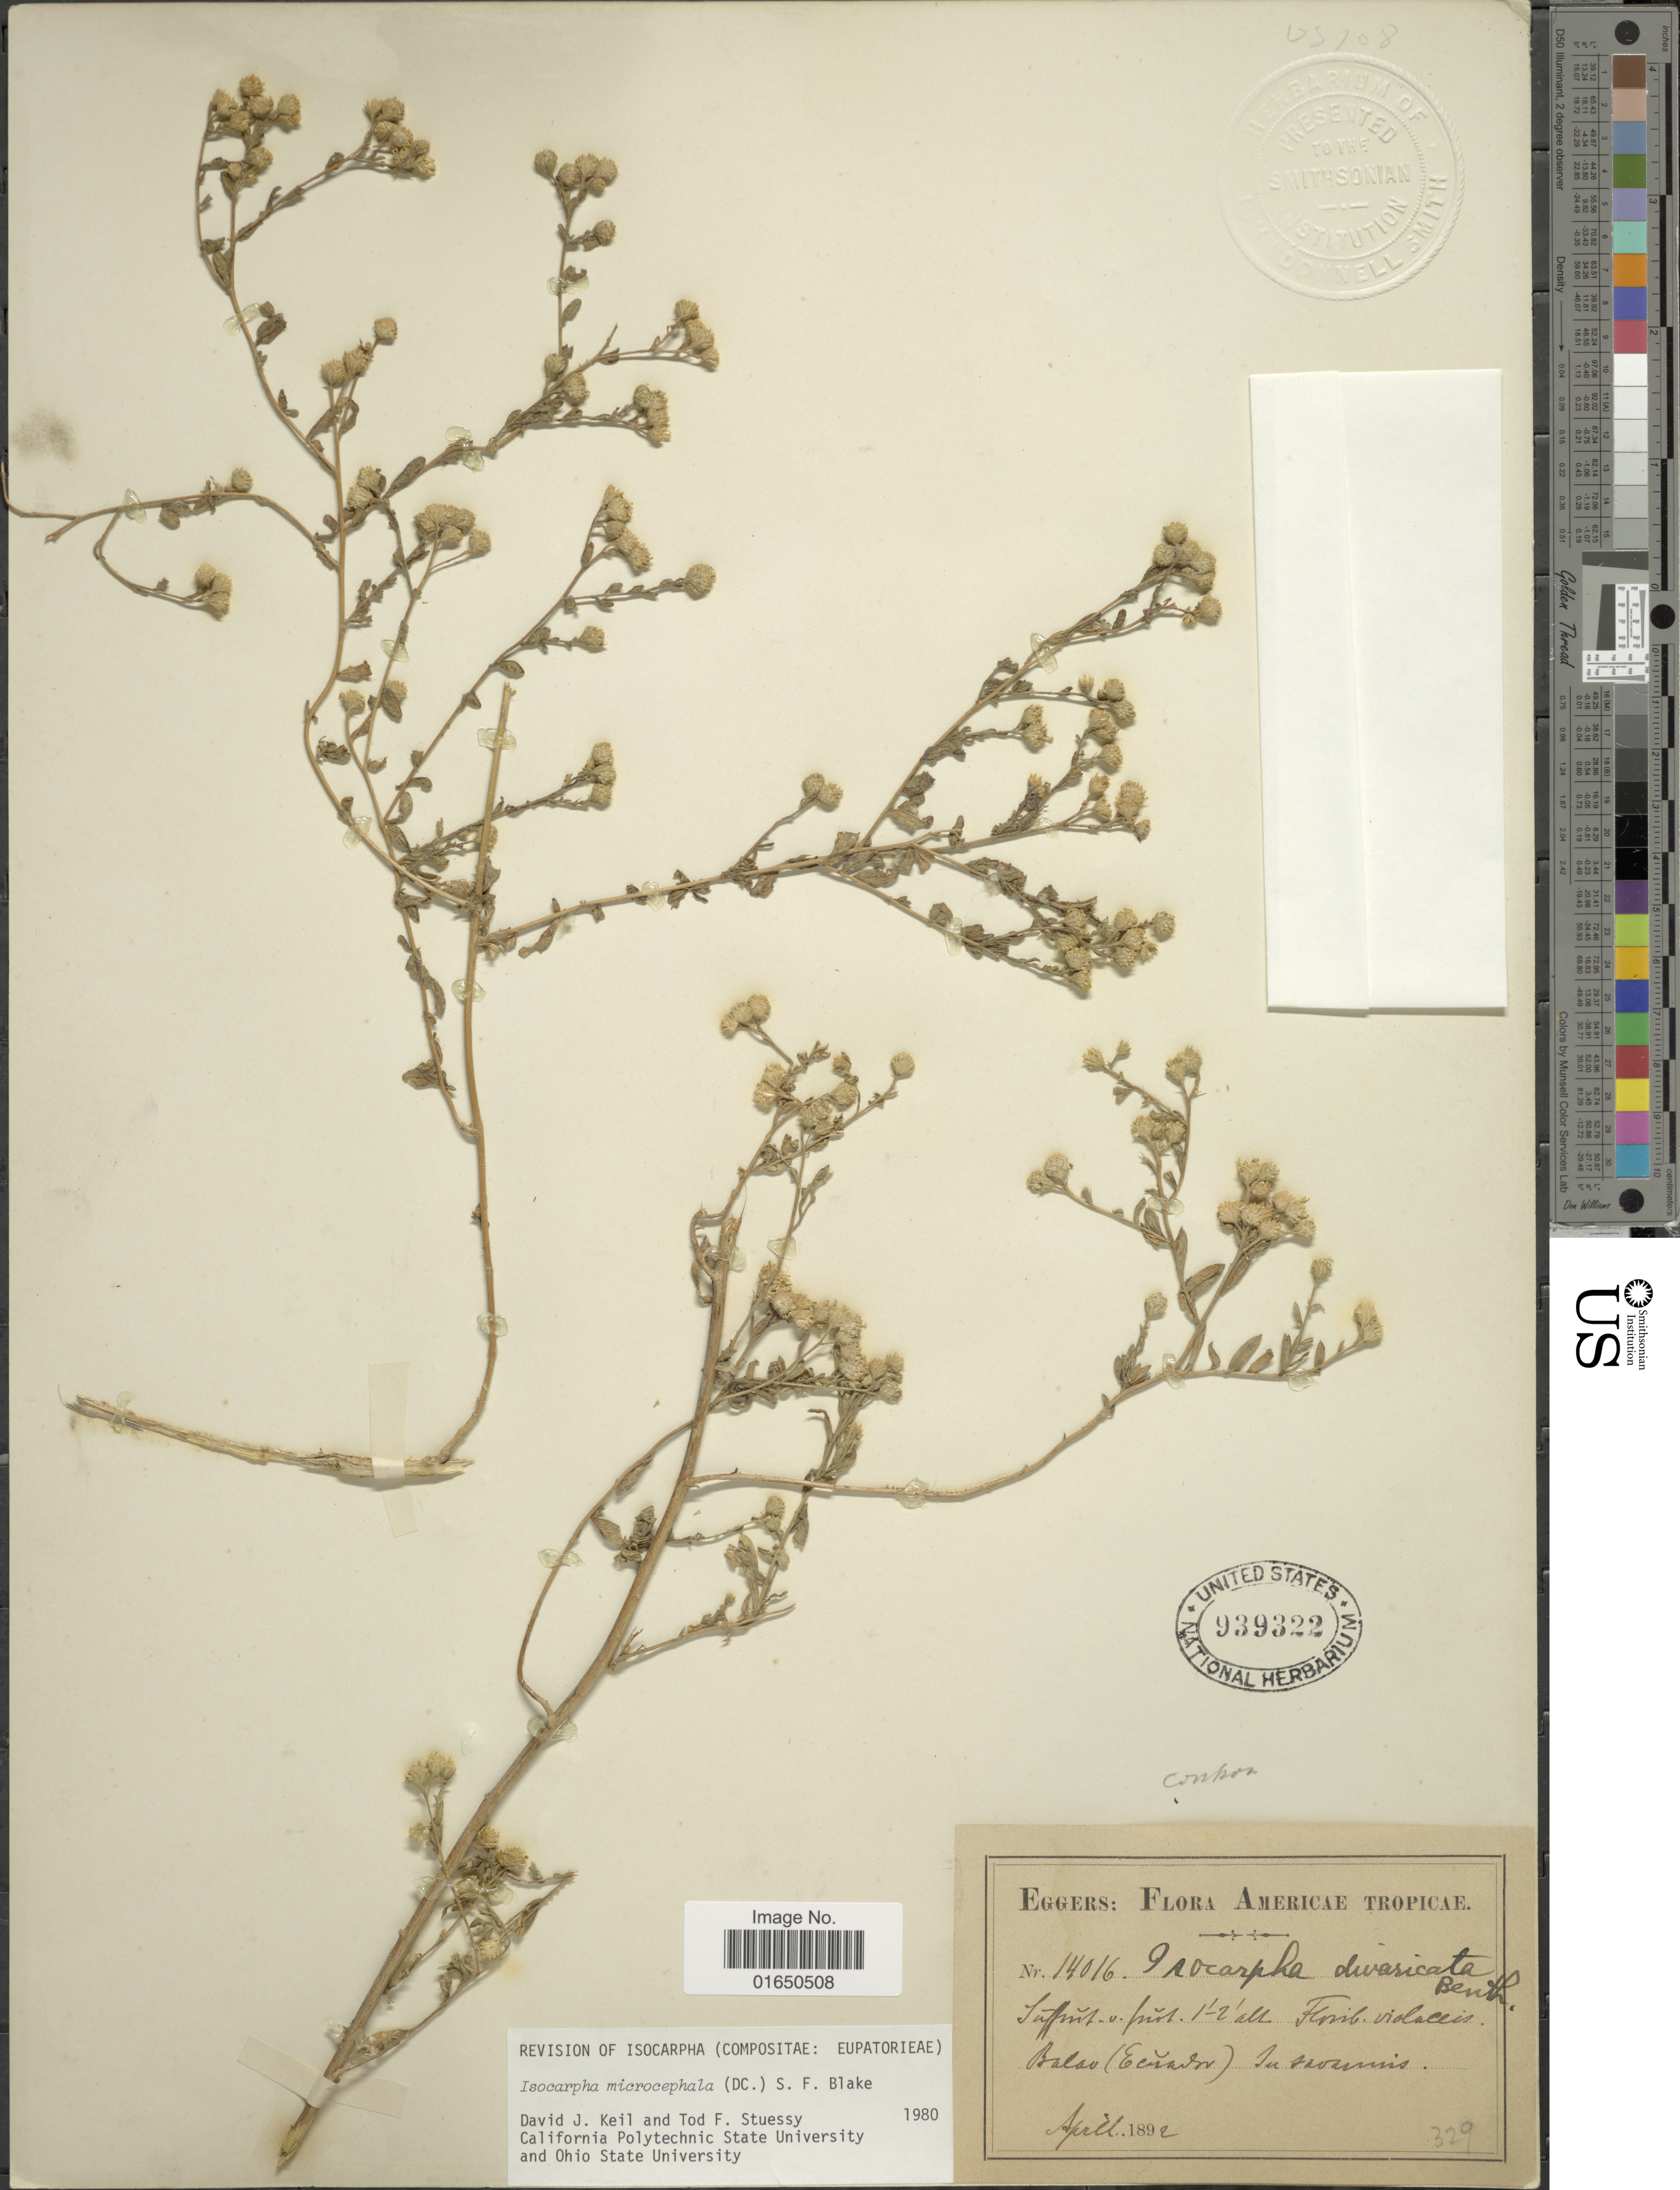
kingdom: Plantae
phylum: Tracheophyta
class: Magnoliopsida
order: Asterales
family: Asteraceae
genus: Isocarpha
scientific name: Isocarpha microcephala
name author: (DC.) S.F. Blake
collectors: -. Eggers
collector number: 14016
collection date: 1892-04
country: Ecuador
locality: Balao. In savannis.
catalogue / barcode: US 939322